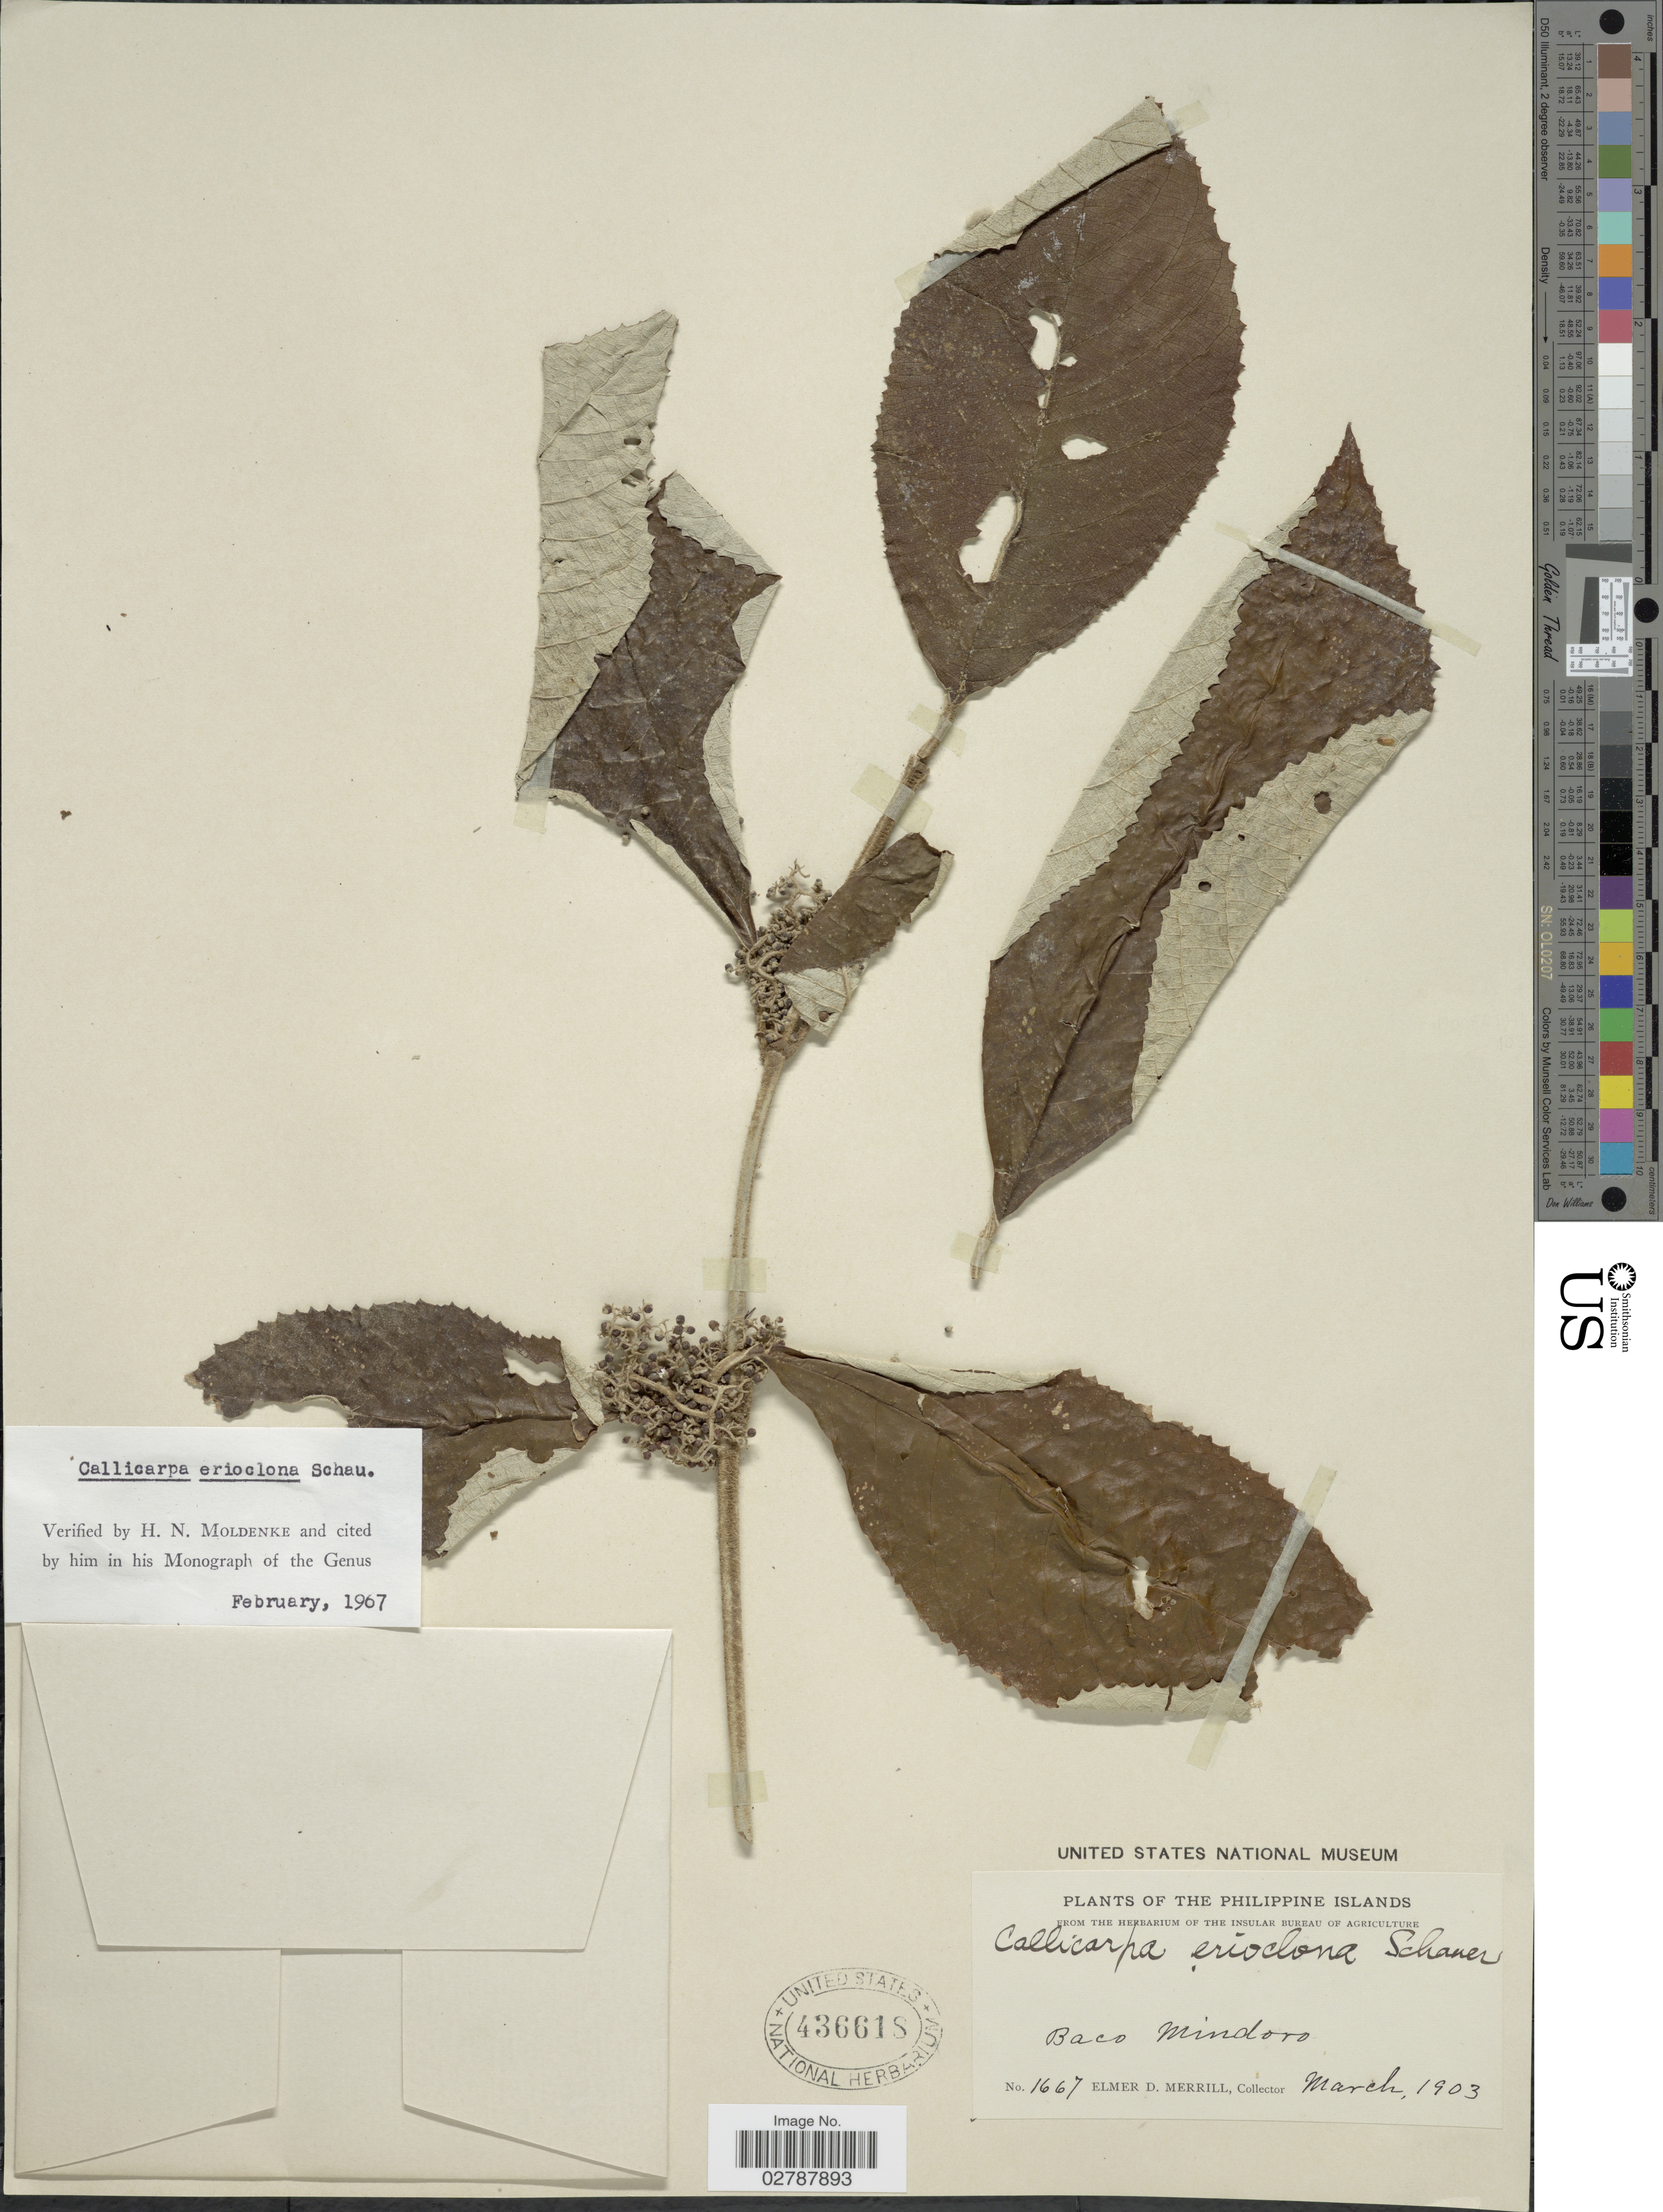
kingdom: Plantae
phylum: Tracheophyta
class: Magnoliopsida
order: Lamiales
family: Lamiaceae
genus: Callicarpa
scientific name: Callicarpa erioclona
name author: Schauer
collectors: E. D. Merrill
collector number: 1667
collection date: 1903-03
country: Philippines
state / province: Mimaropa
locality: The Philippine Islands. Baco Mindoro.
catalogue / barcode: US 436618